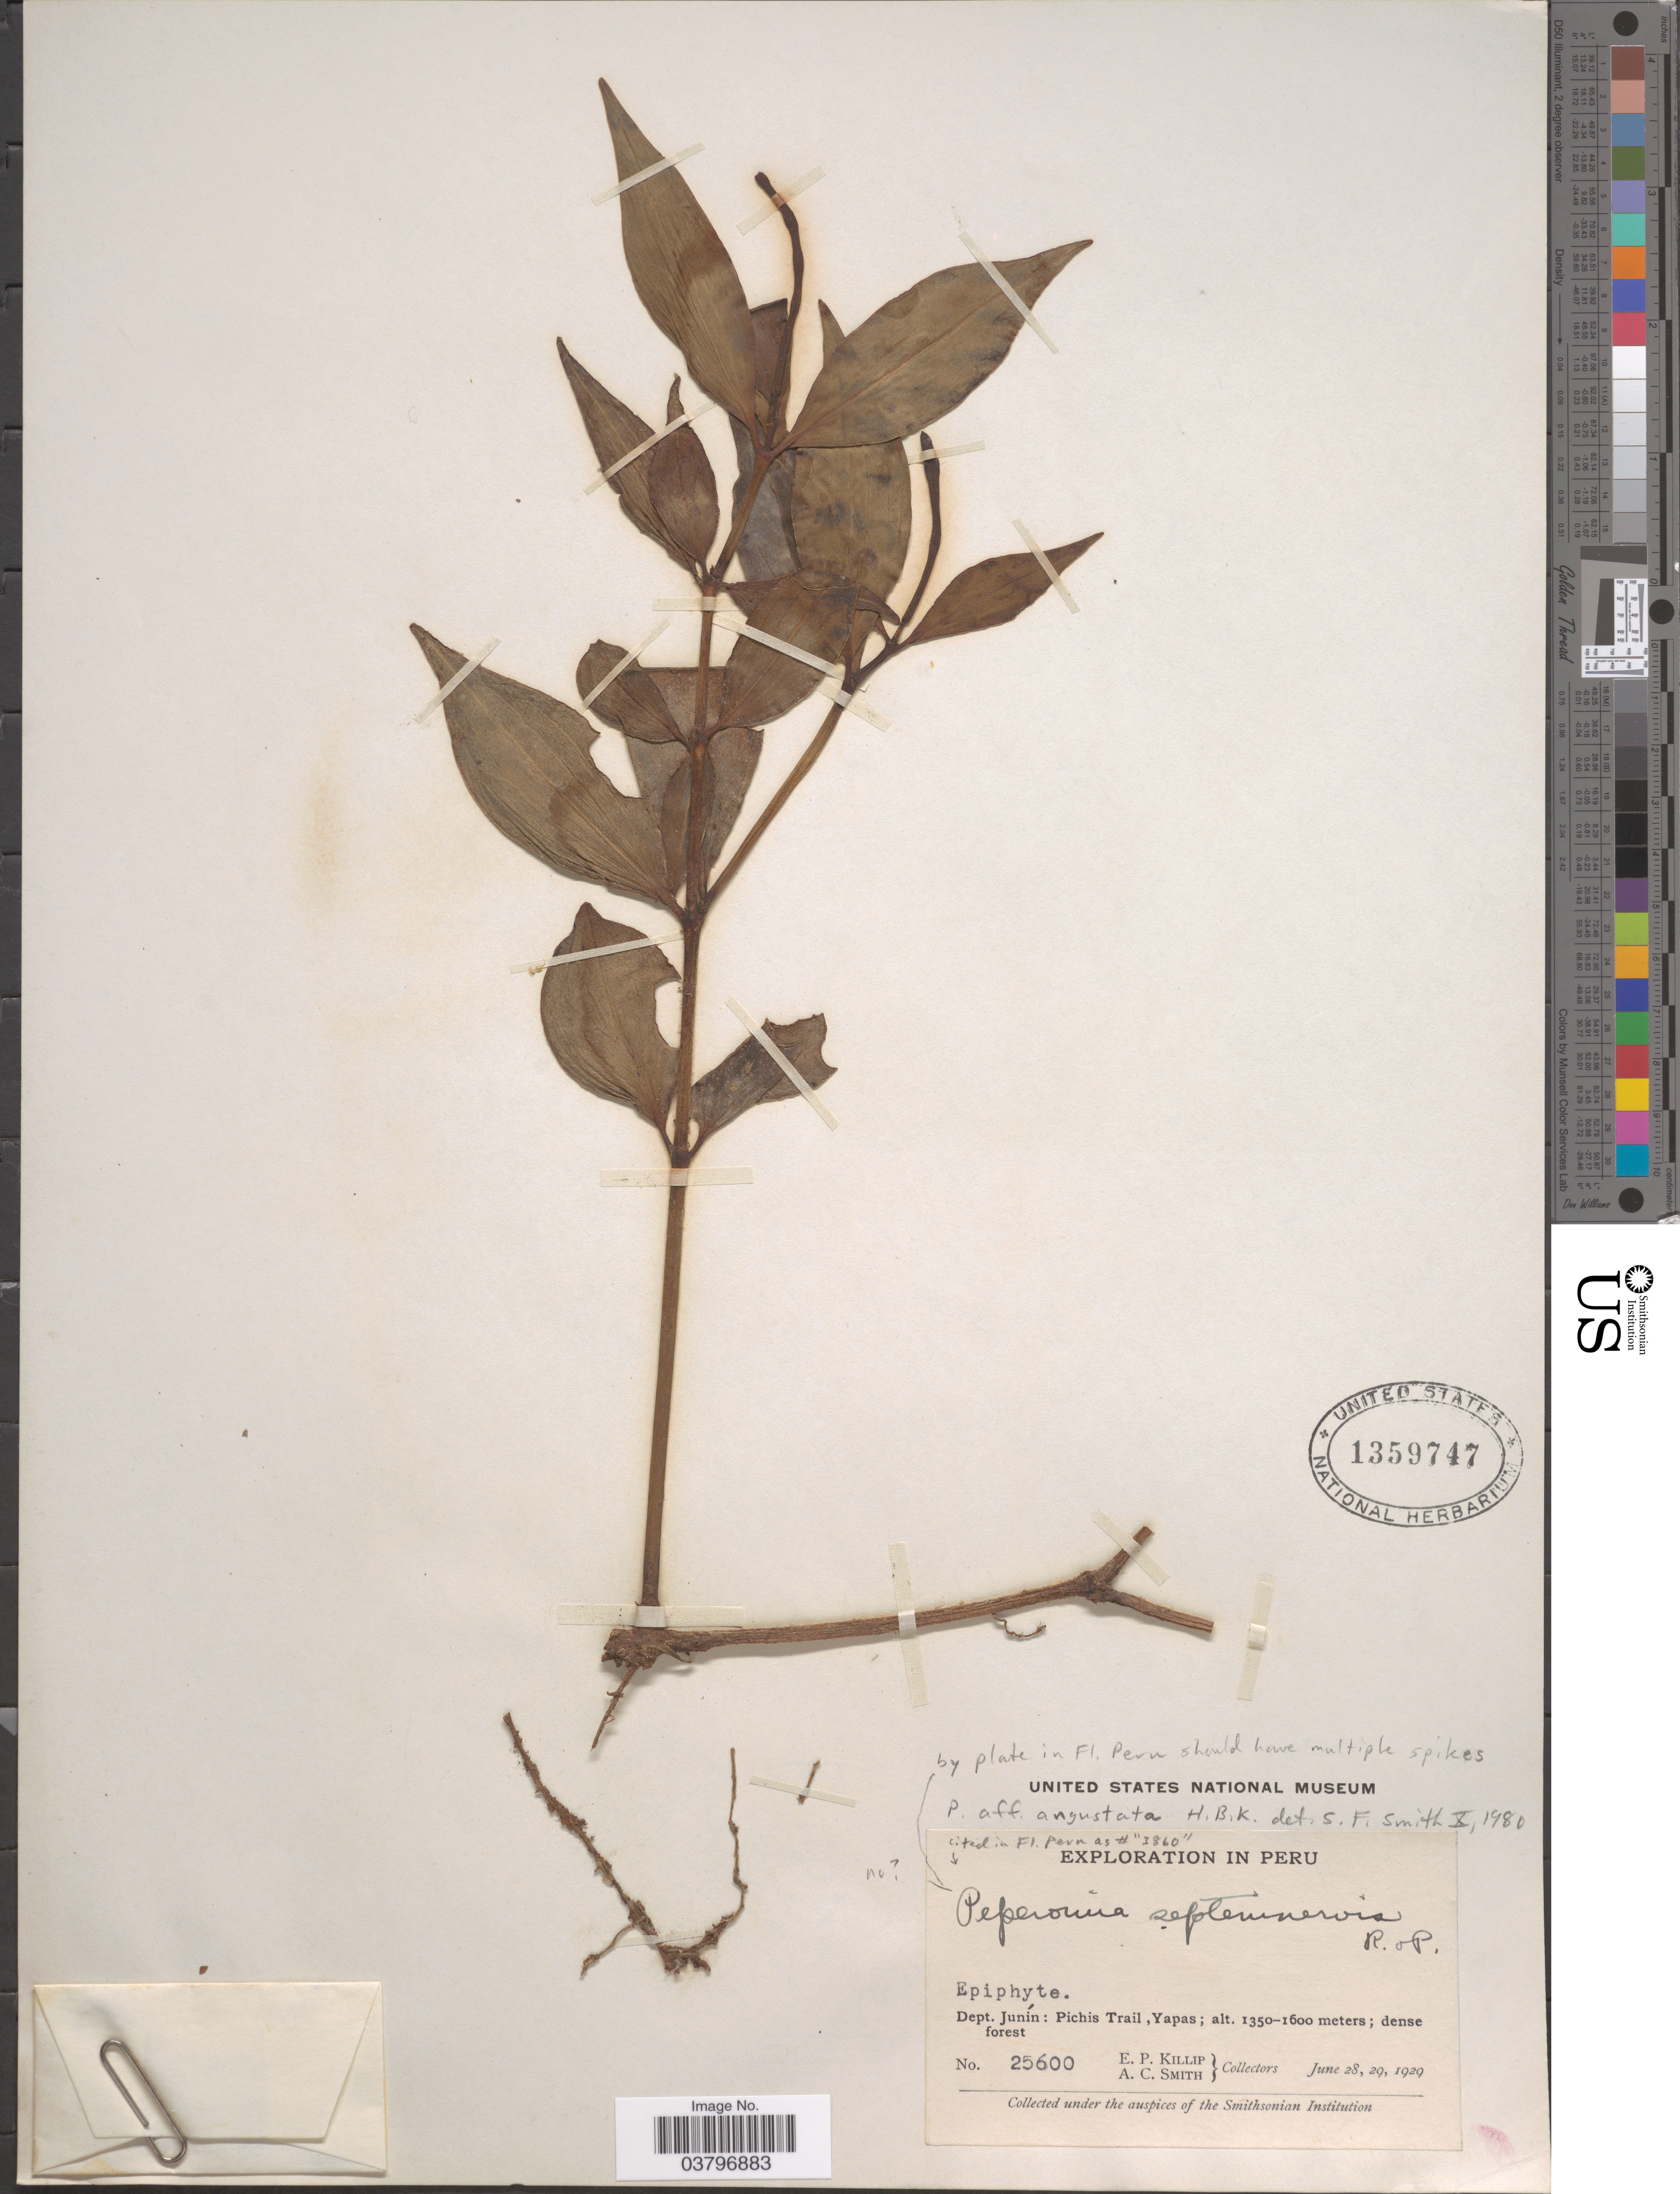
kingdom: Plantae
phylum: Tracheophyta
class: Magnoliopsida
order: Piperales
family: Piperaceae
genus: Peperomia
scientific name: Peperomia angustata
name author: Kunth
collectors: E. P. Killip & A. C. Smith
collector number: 25600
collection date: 1929-06-28/1929-06-29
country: Peru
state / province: Junín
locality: Dept. Junín: Pichis Trail, Yapas.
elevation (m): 1350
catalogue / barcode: US 1359747